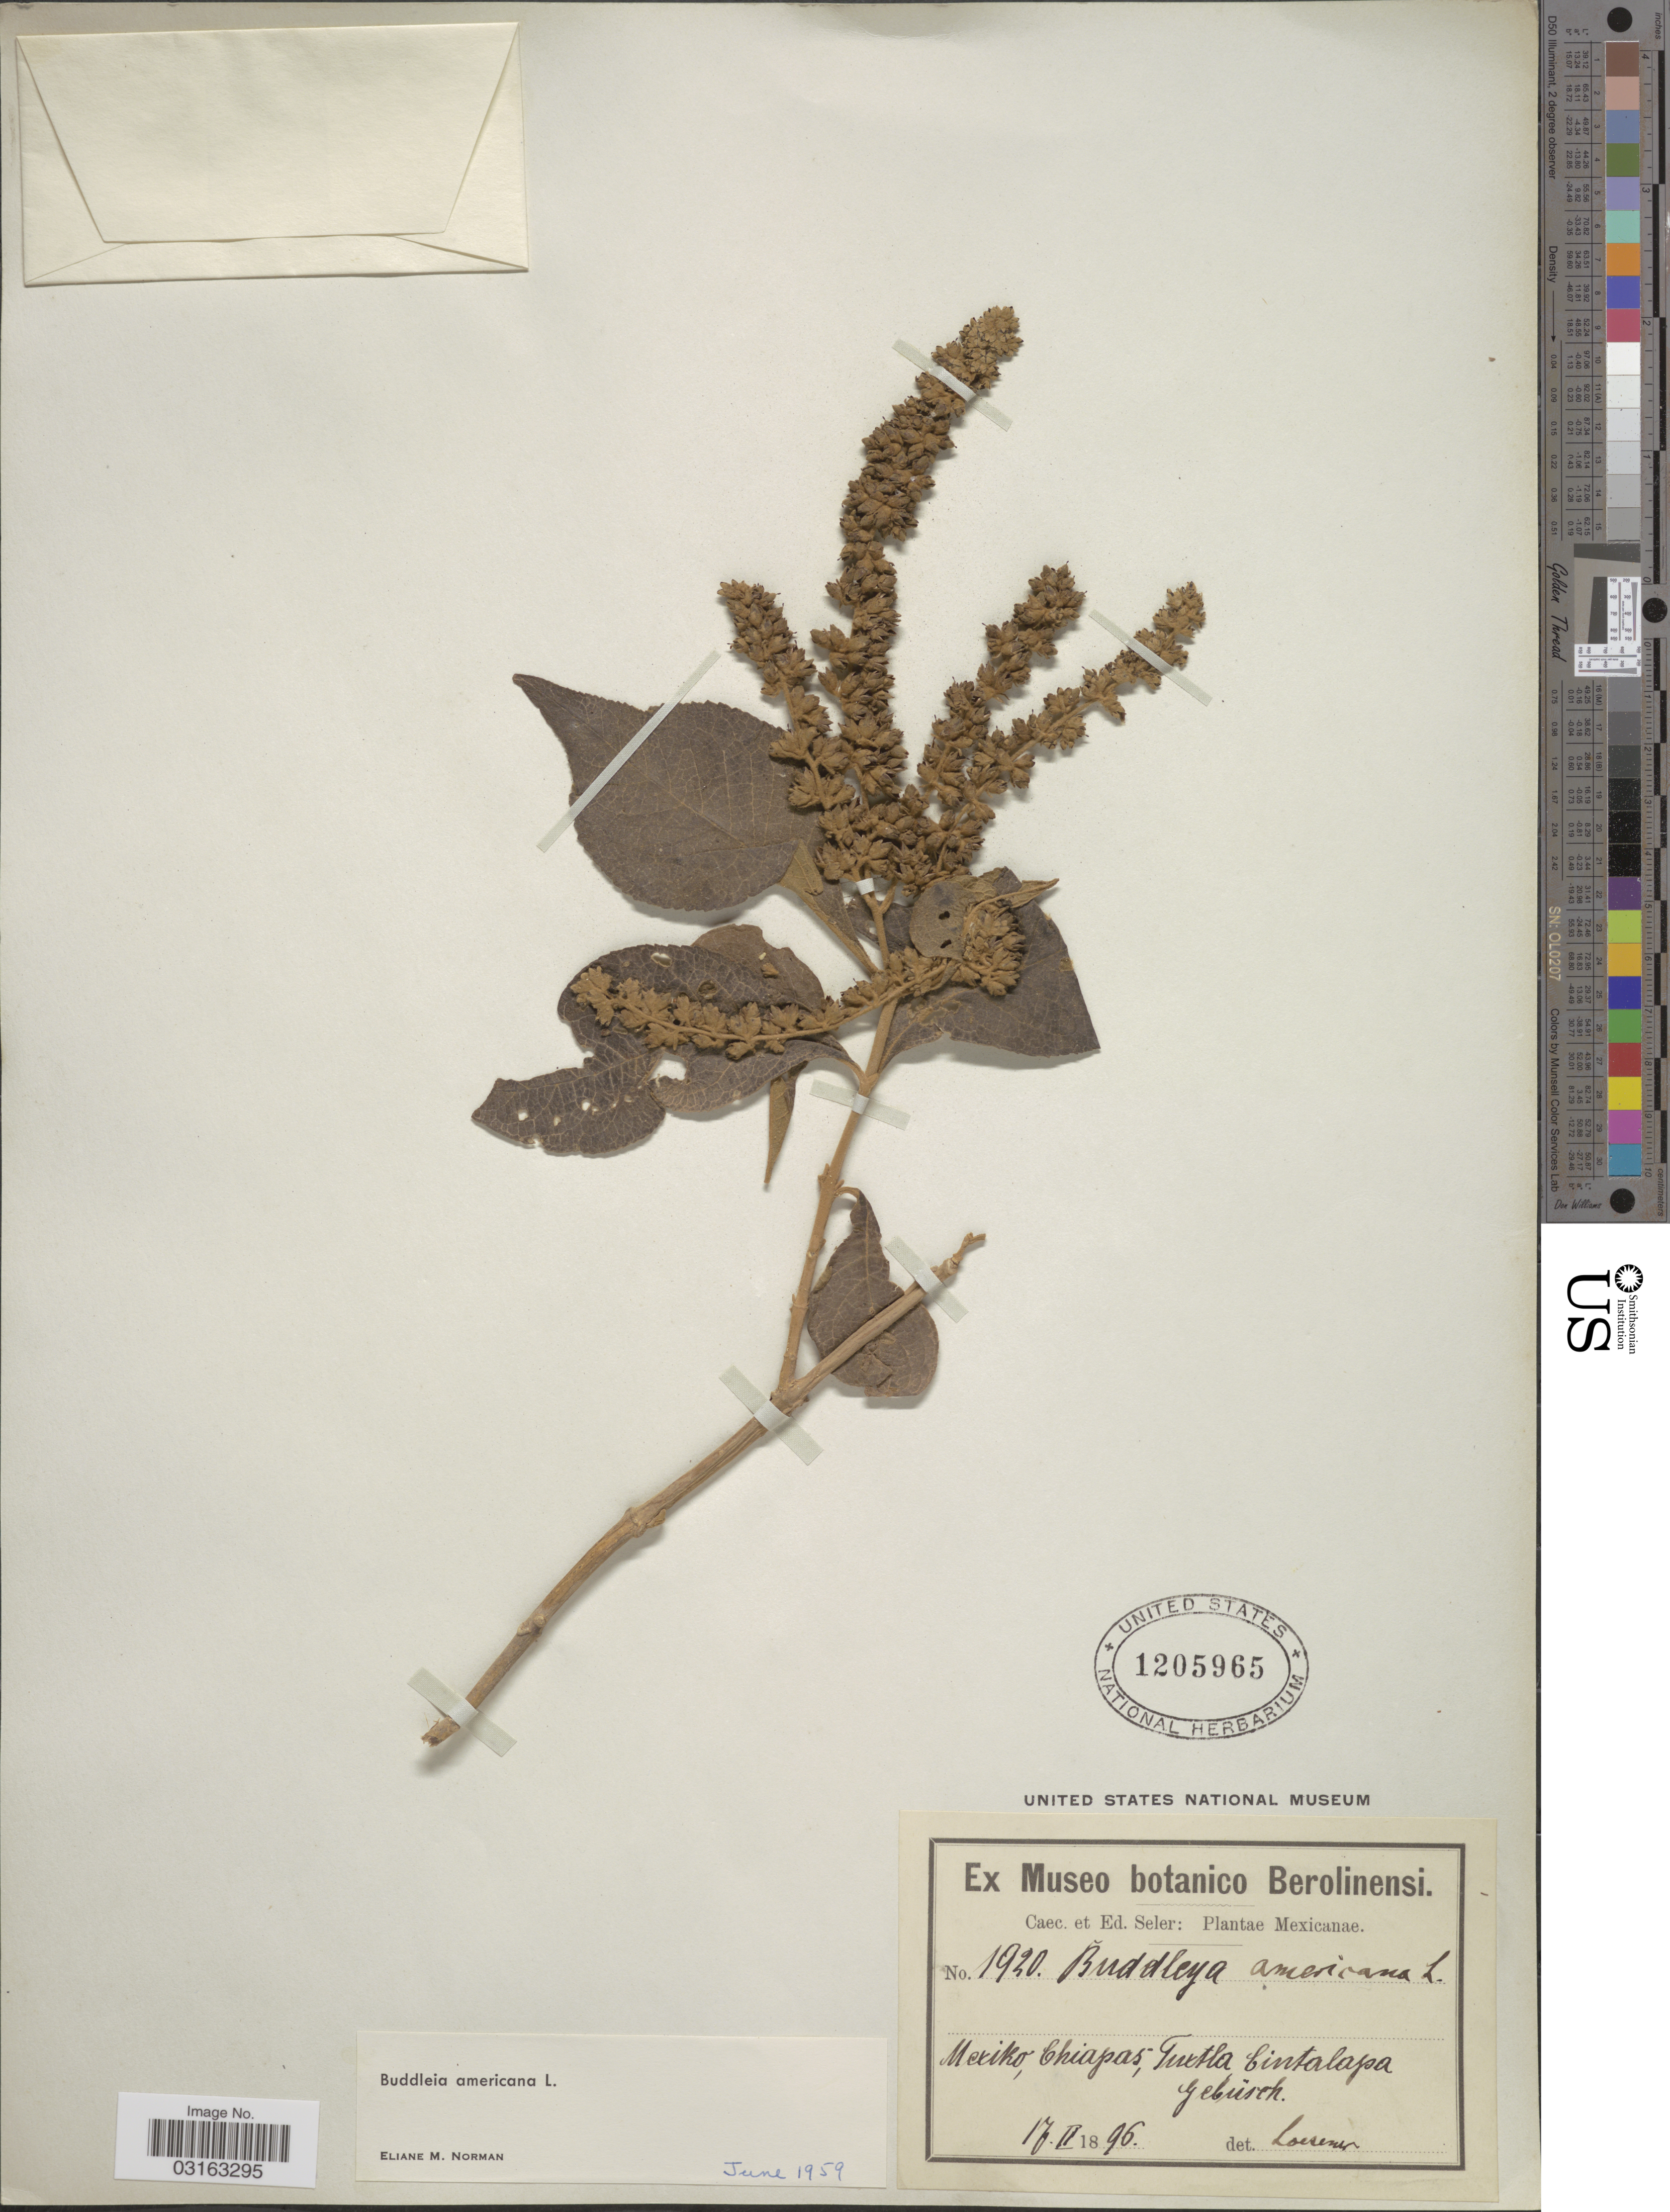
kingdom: Plantae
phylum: Tracheophyta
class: Magnoliopsida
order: Lamiales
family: Scrophulariaceae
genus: Buddleja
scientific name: Buddleja americana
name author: L.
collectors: C. Seler & E. G. Seler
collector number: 1920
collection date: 1896-02-17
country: Mexico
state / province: Chiapas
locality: Tuxtla Cintalapa.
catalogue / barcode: US 1205965